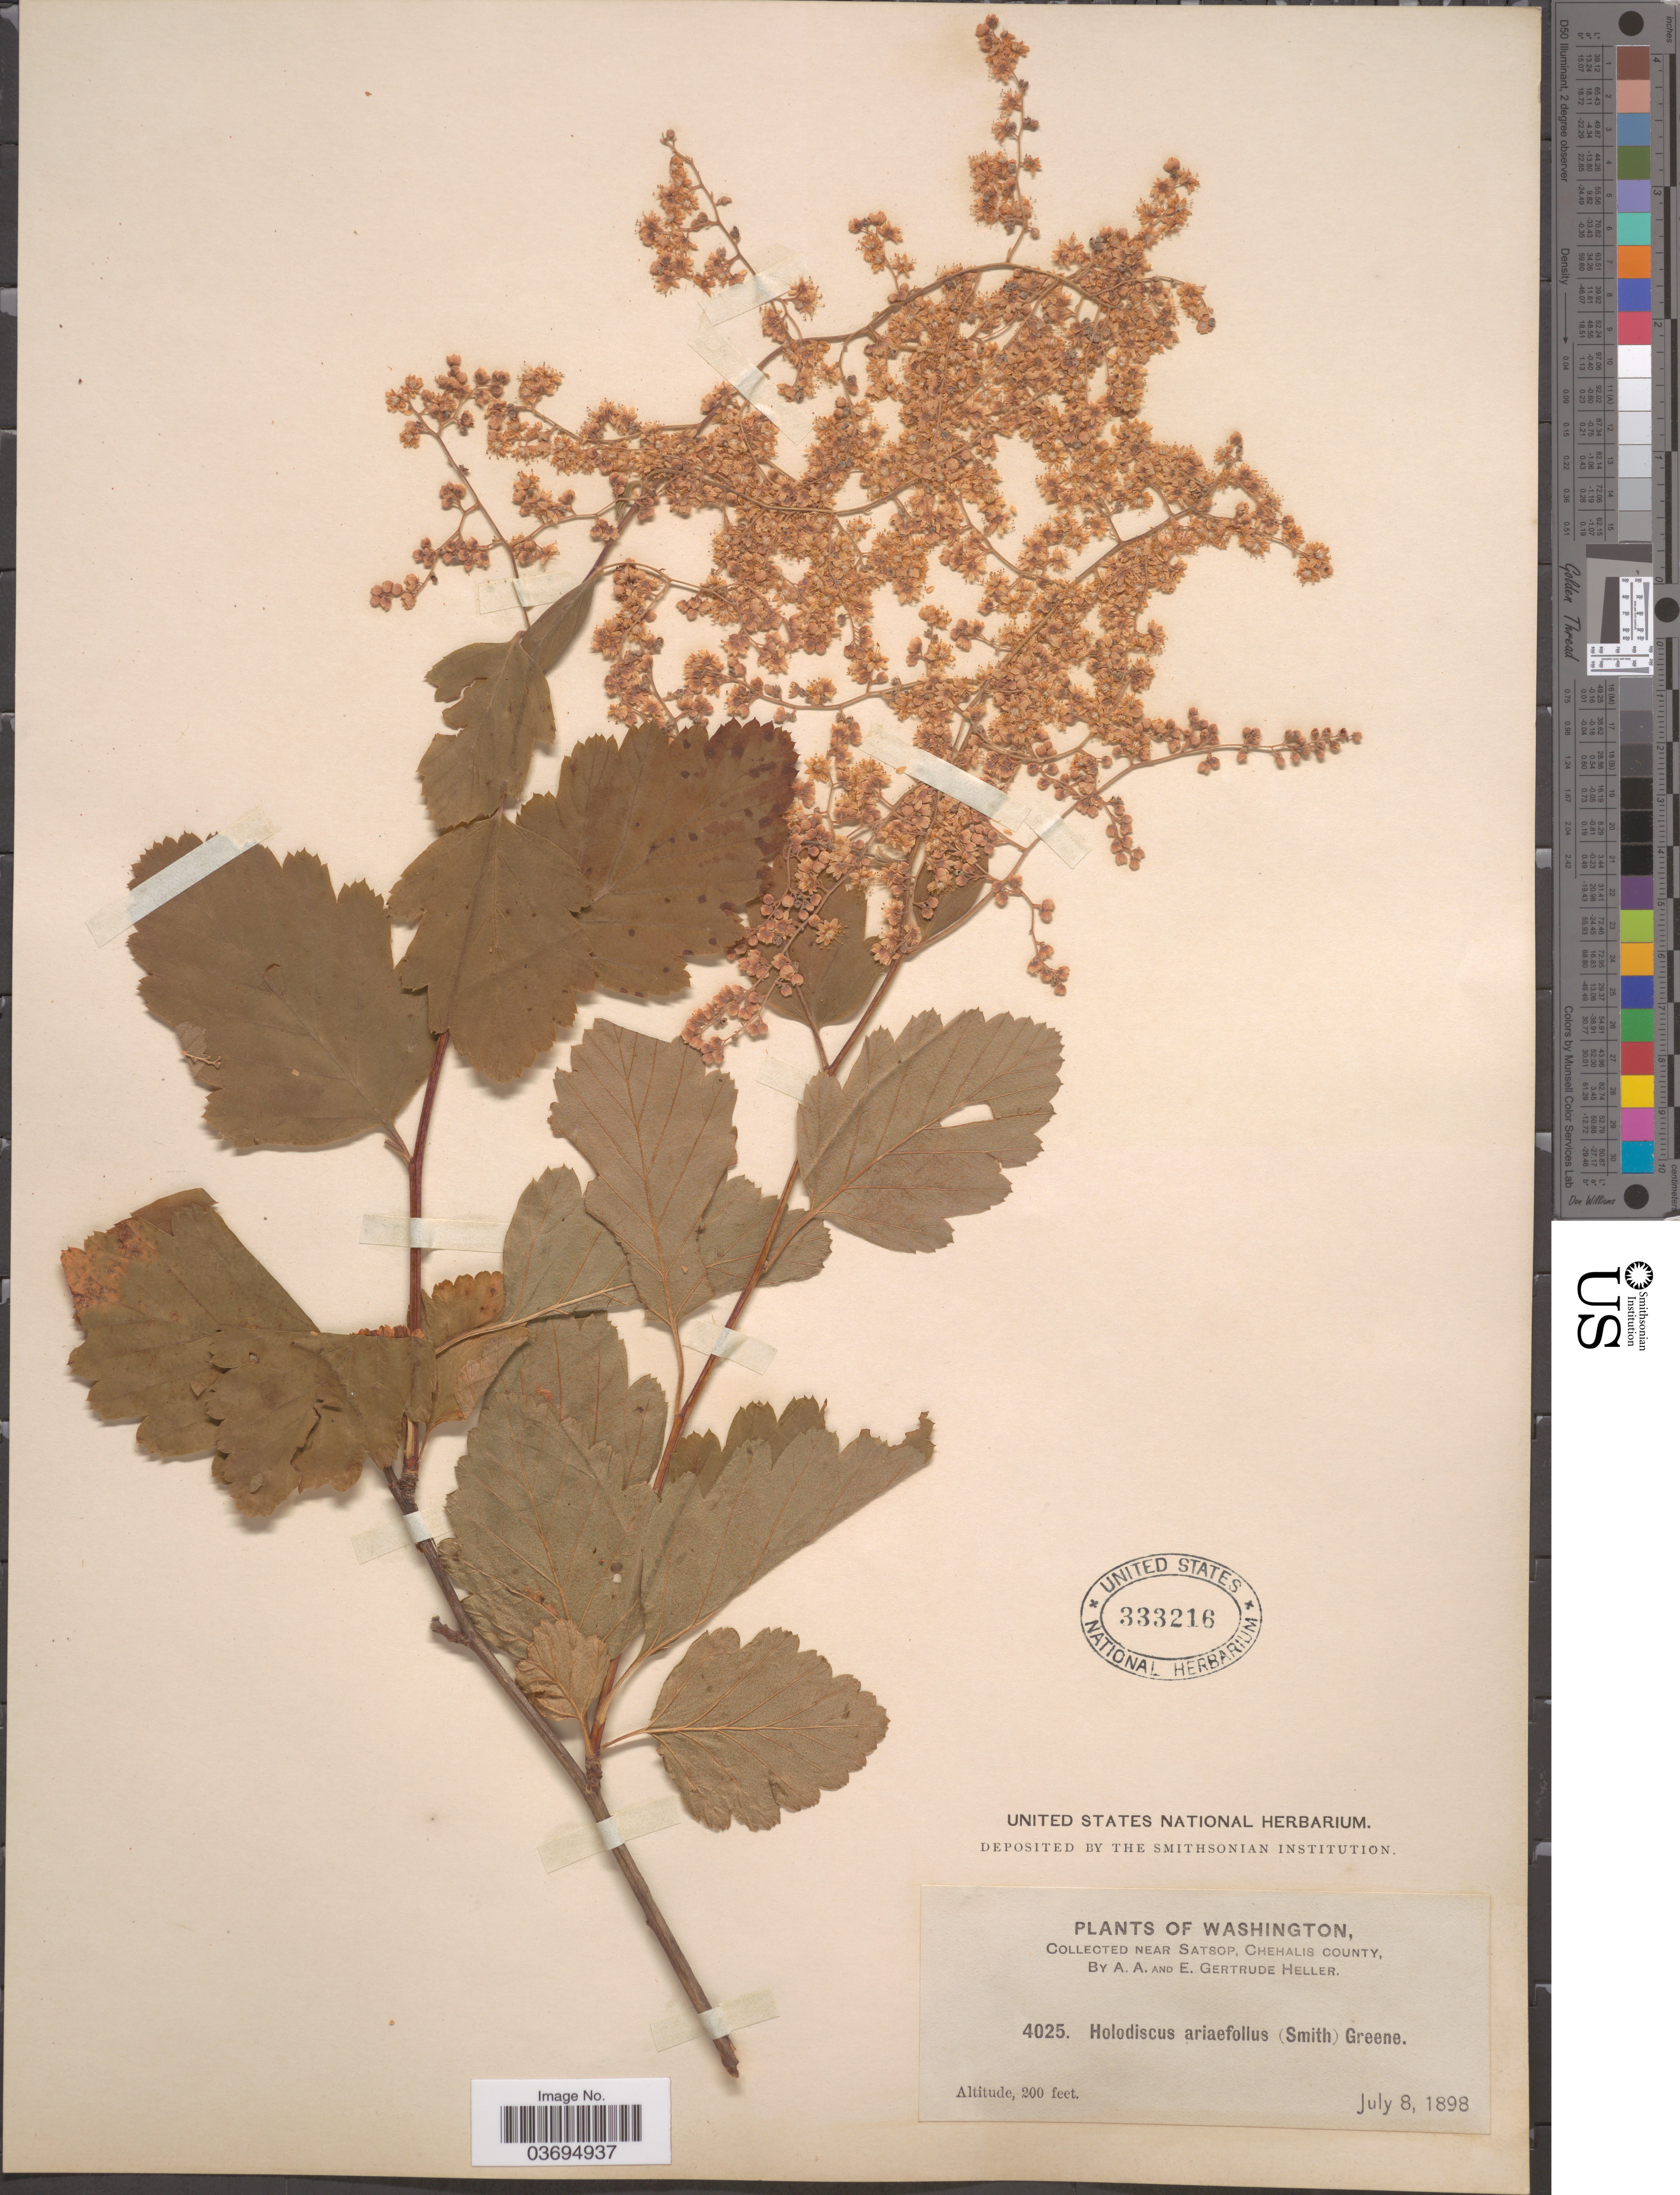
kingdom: Plantae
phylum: Tracheophyta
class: Magnoliopsida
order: Rosales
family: Rosaceae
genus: Holodiscus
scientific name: Holodiscus discolor var. discolor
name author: (Pursh) Maxim.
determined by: Strong, Mark T., (BOT), Smithsonian Institution - National Museum of Natural History (UNITED STATES)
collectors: A. A. Heller & E. G. Heller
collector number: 4025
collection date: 1898-07-08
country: United States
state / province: Washington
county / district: Grays Harbor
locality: Near Satsop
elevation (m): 61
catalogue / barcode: US 333216